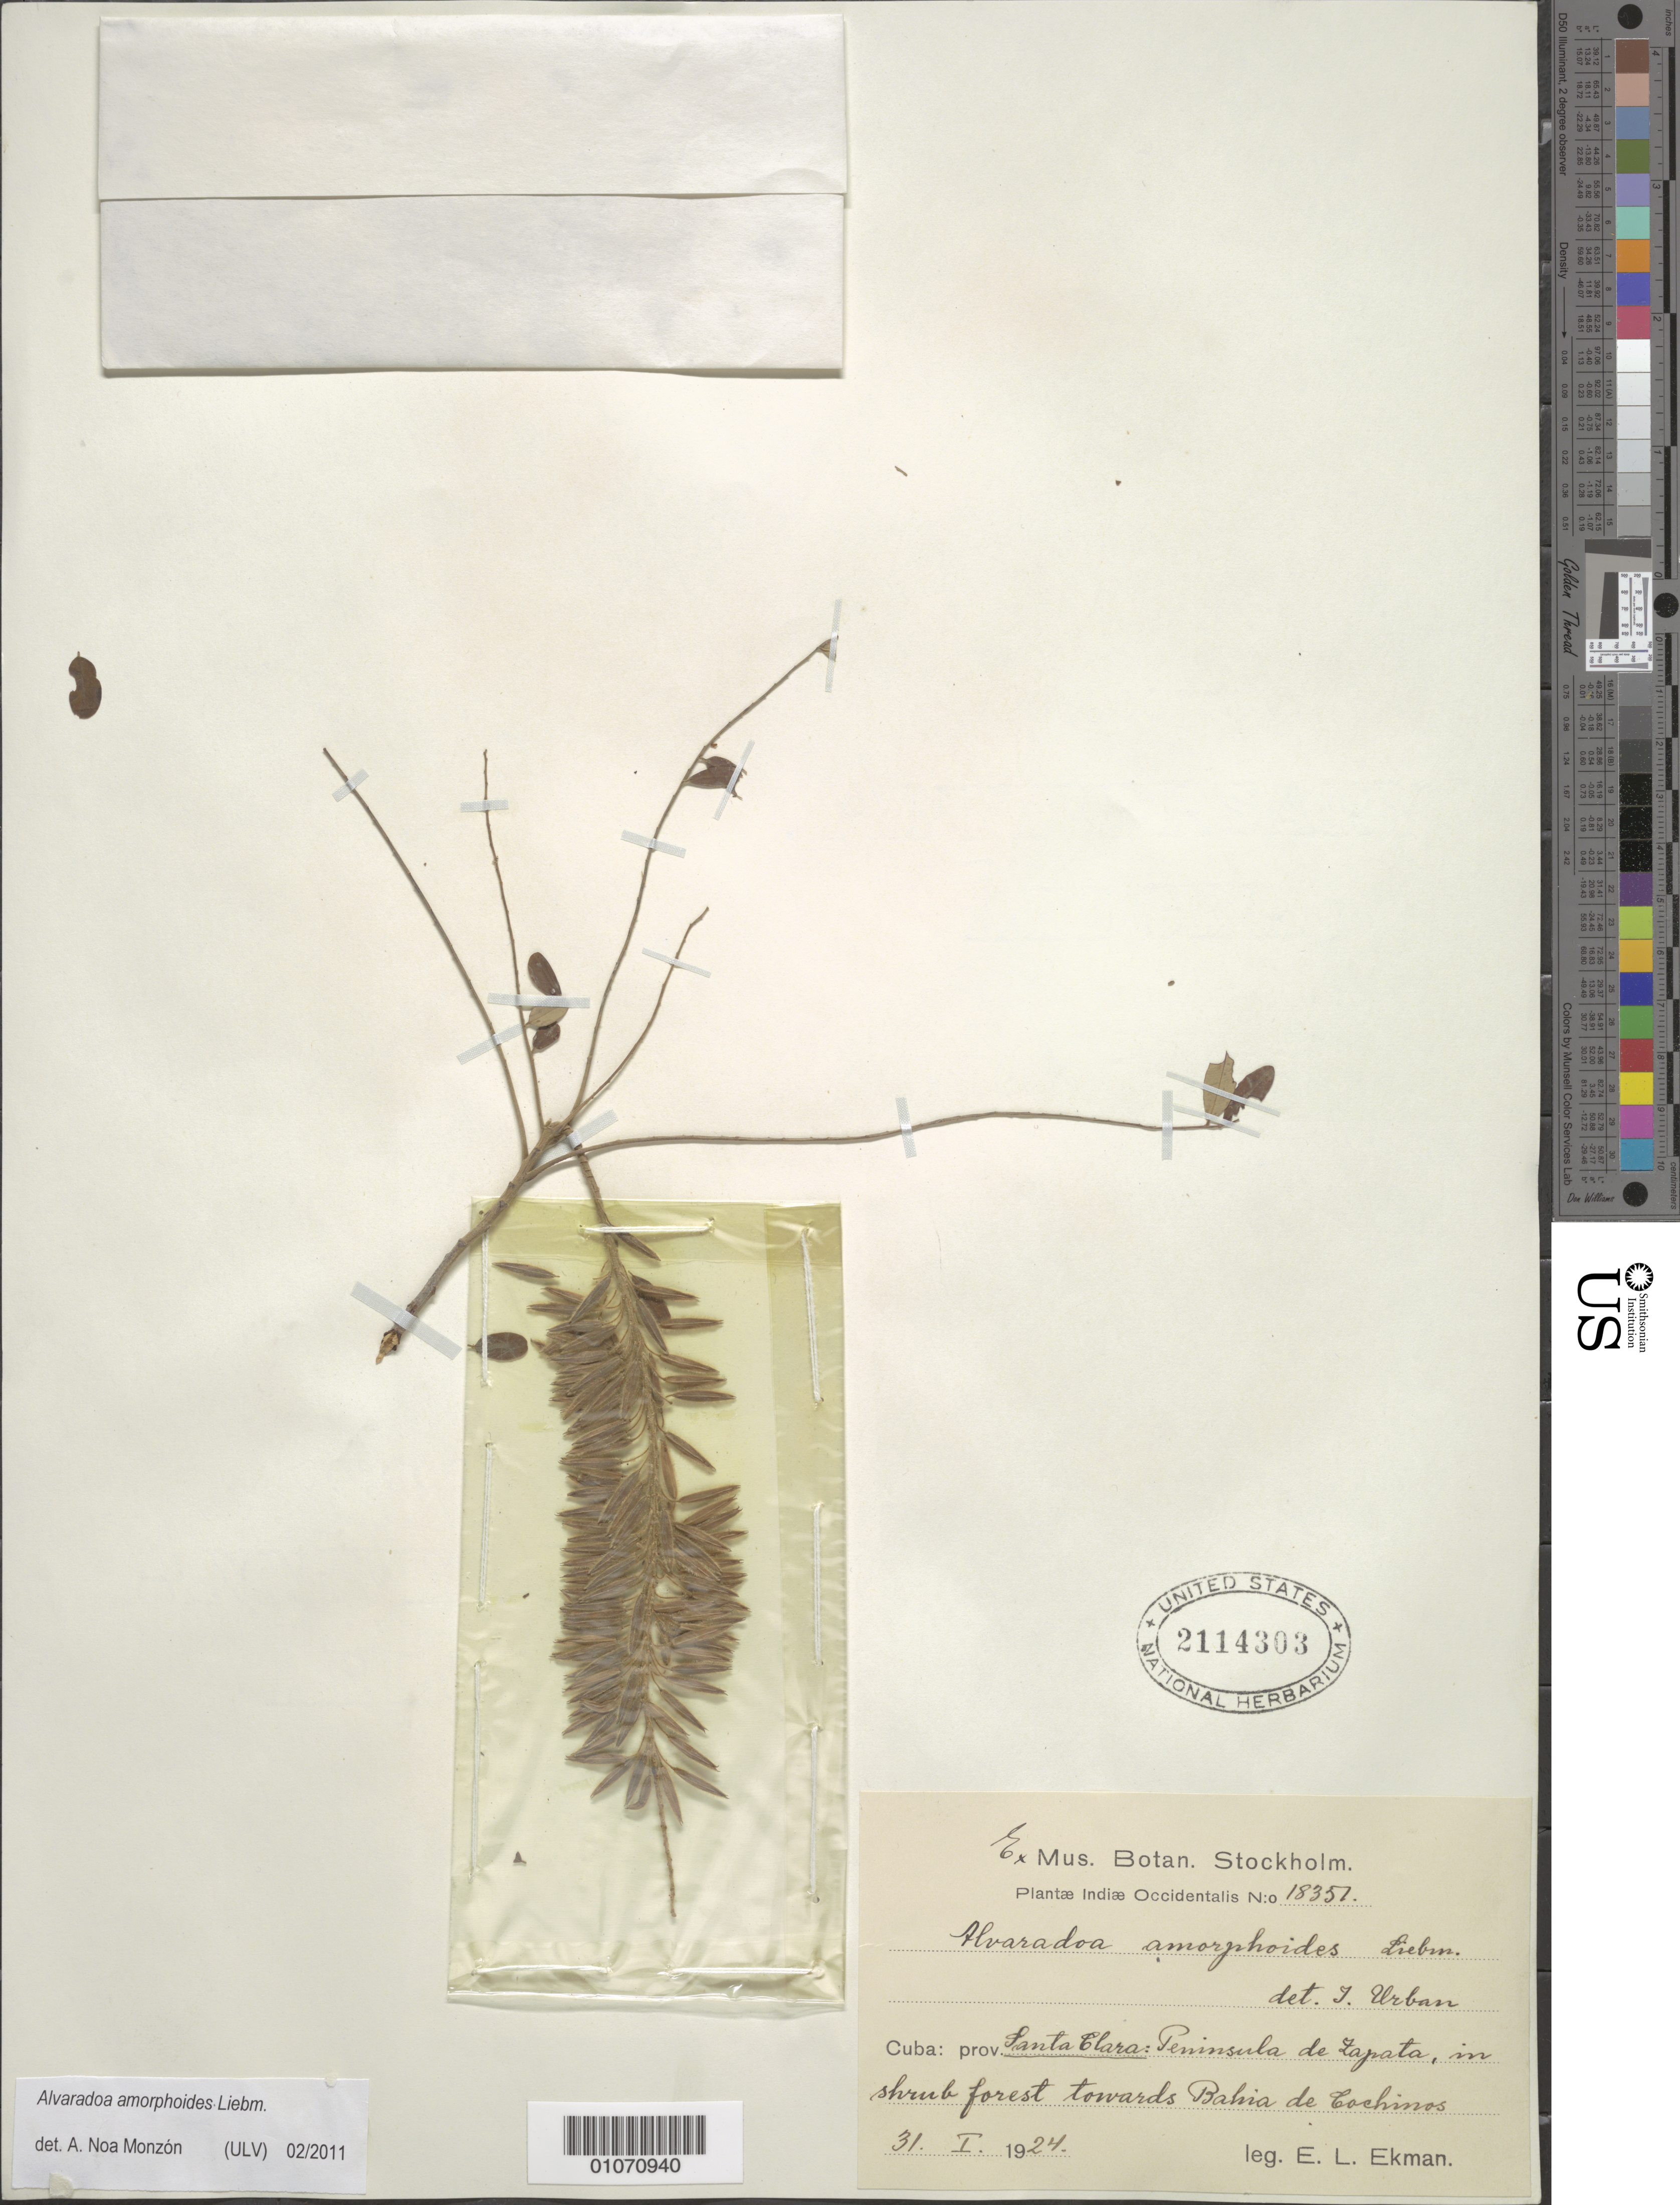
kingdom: Plantae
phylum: Tracheophyta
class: Magnoliopsida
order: Picramniales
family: Picramniaceae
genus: Alvaradoa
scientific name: Alvaradoa amorphoides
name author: Liebm.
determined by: Noa Monzón, A.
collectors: E. L. Ekman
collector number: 18351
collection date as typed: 31 Jan 1924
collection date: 1924-01-31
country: Cuba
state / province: Santa Clara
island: Cuba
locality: Peninsula de Zapata, towards Bahia de Cochinos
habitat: In shrub forest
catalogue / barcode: US 2114303